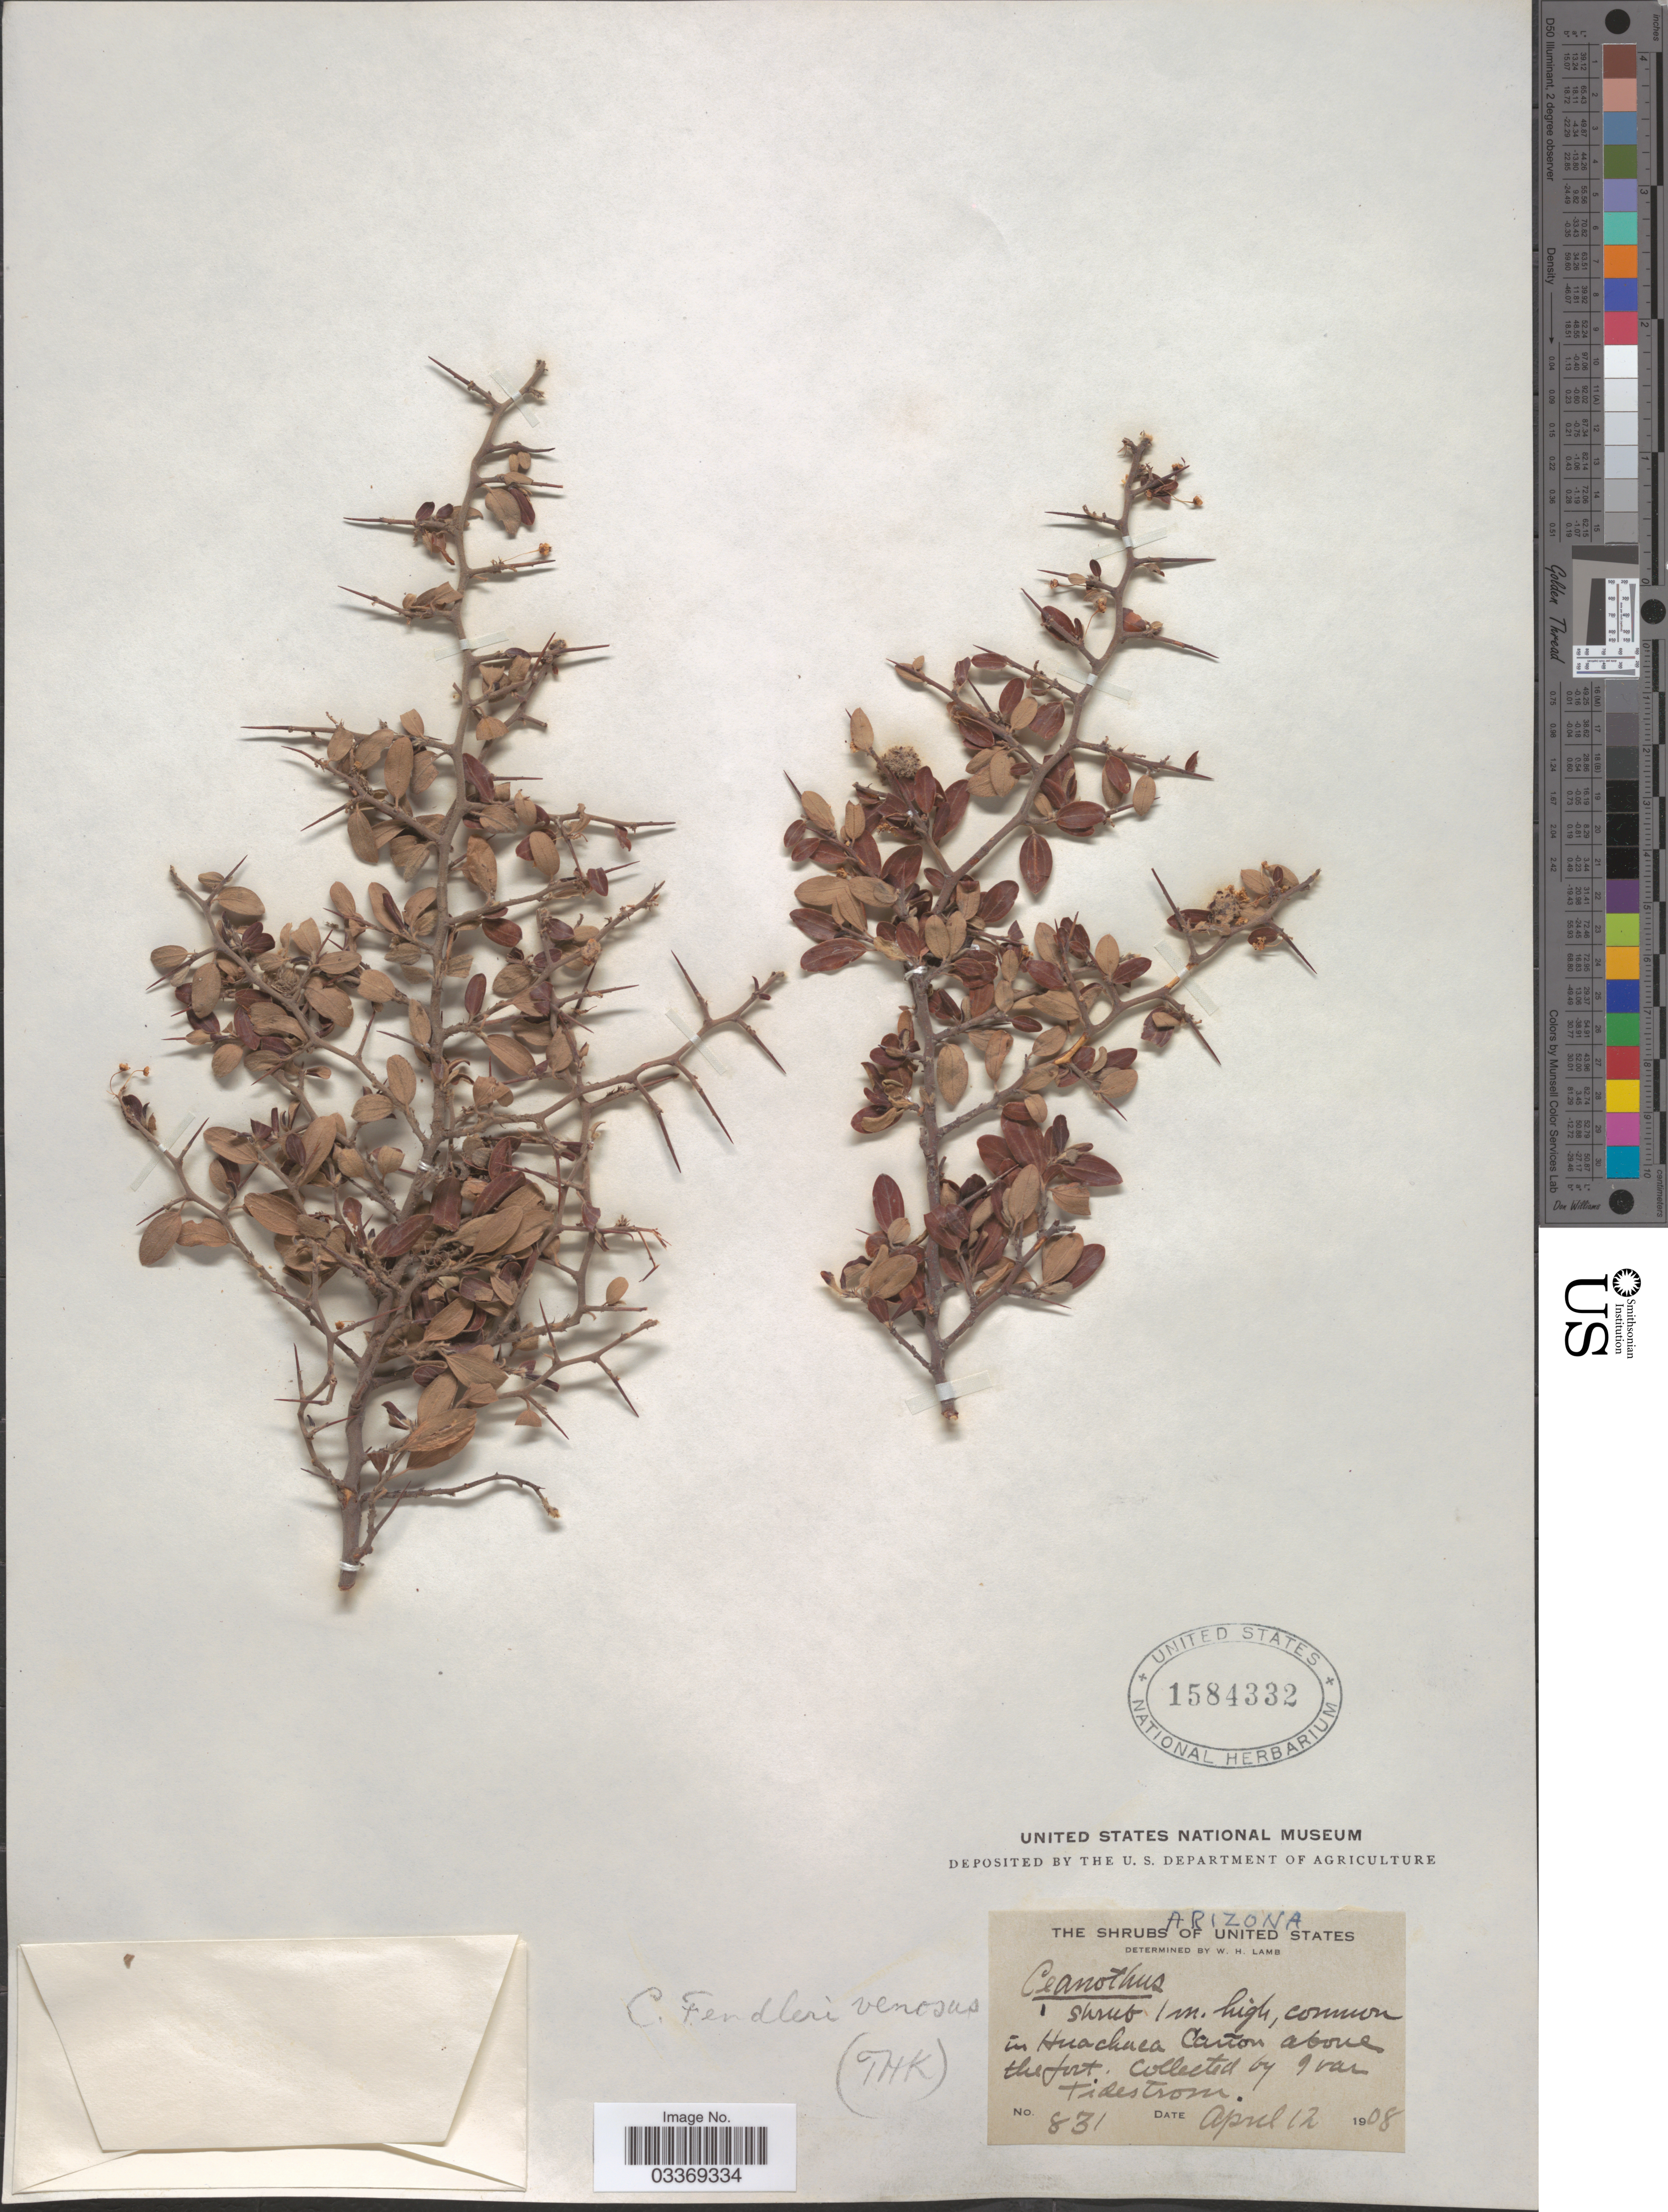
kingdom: Plantae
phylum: Tracheophyta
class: Magnoliopsida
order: Rosales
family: Rhamnaceae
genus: Ceanothus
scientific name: Ceanothus fendleri var. venosus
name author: (A. Gray) Trel.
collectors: I. F. Tidestrom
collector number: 831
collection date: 1908-04-12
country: United States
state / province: Arizona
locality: Huachuca Cañon above the fort.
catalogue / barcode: US 1584332